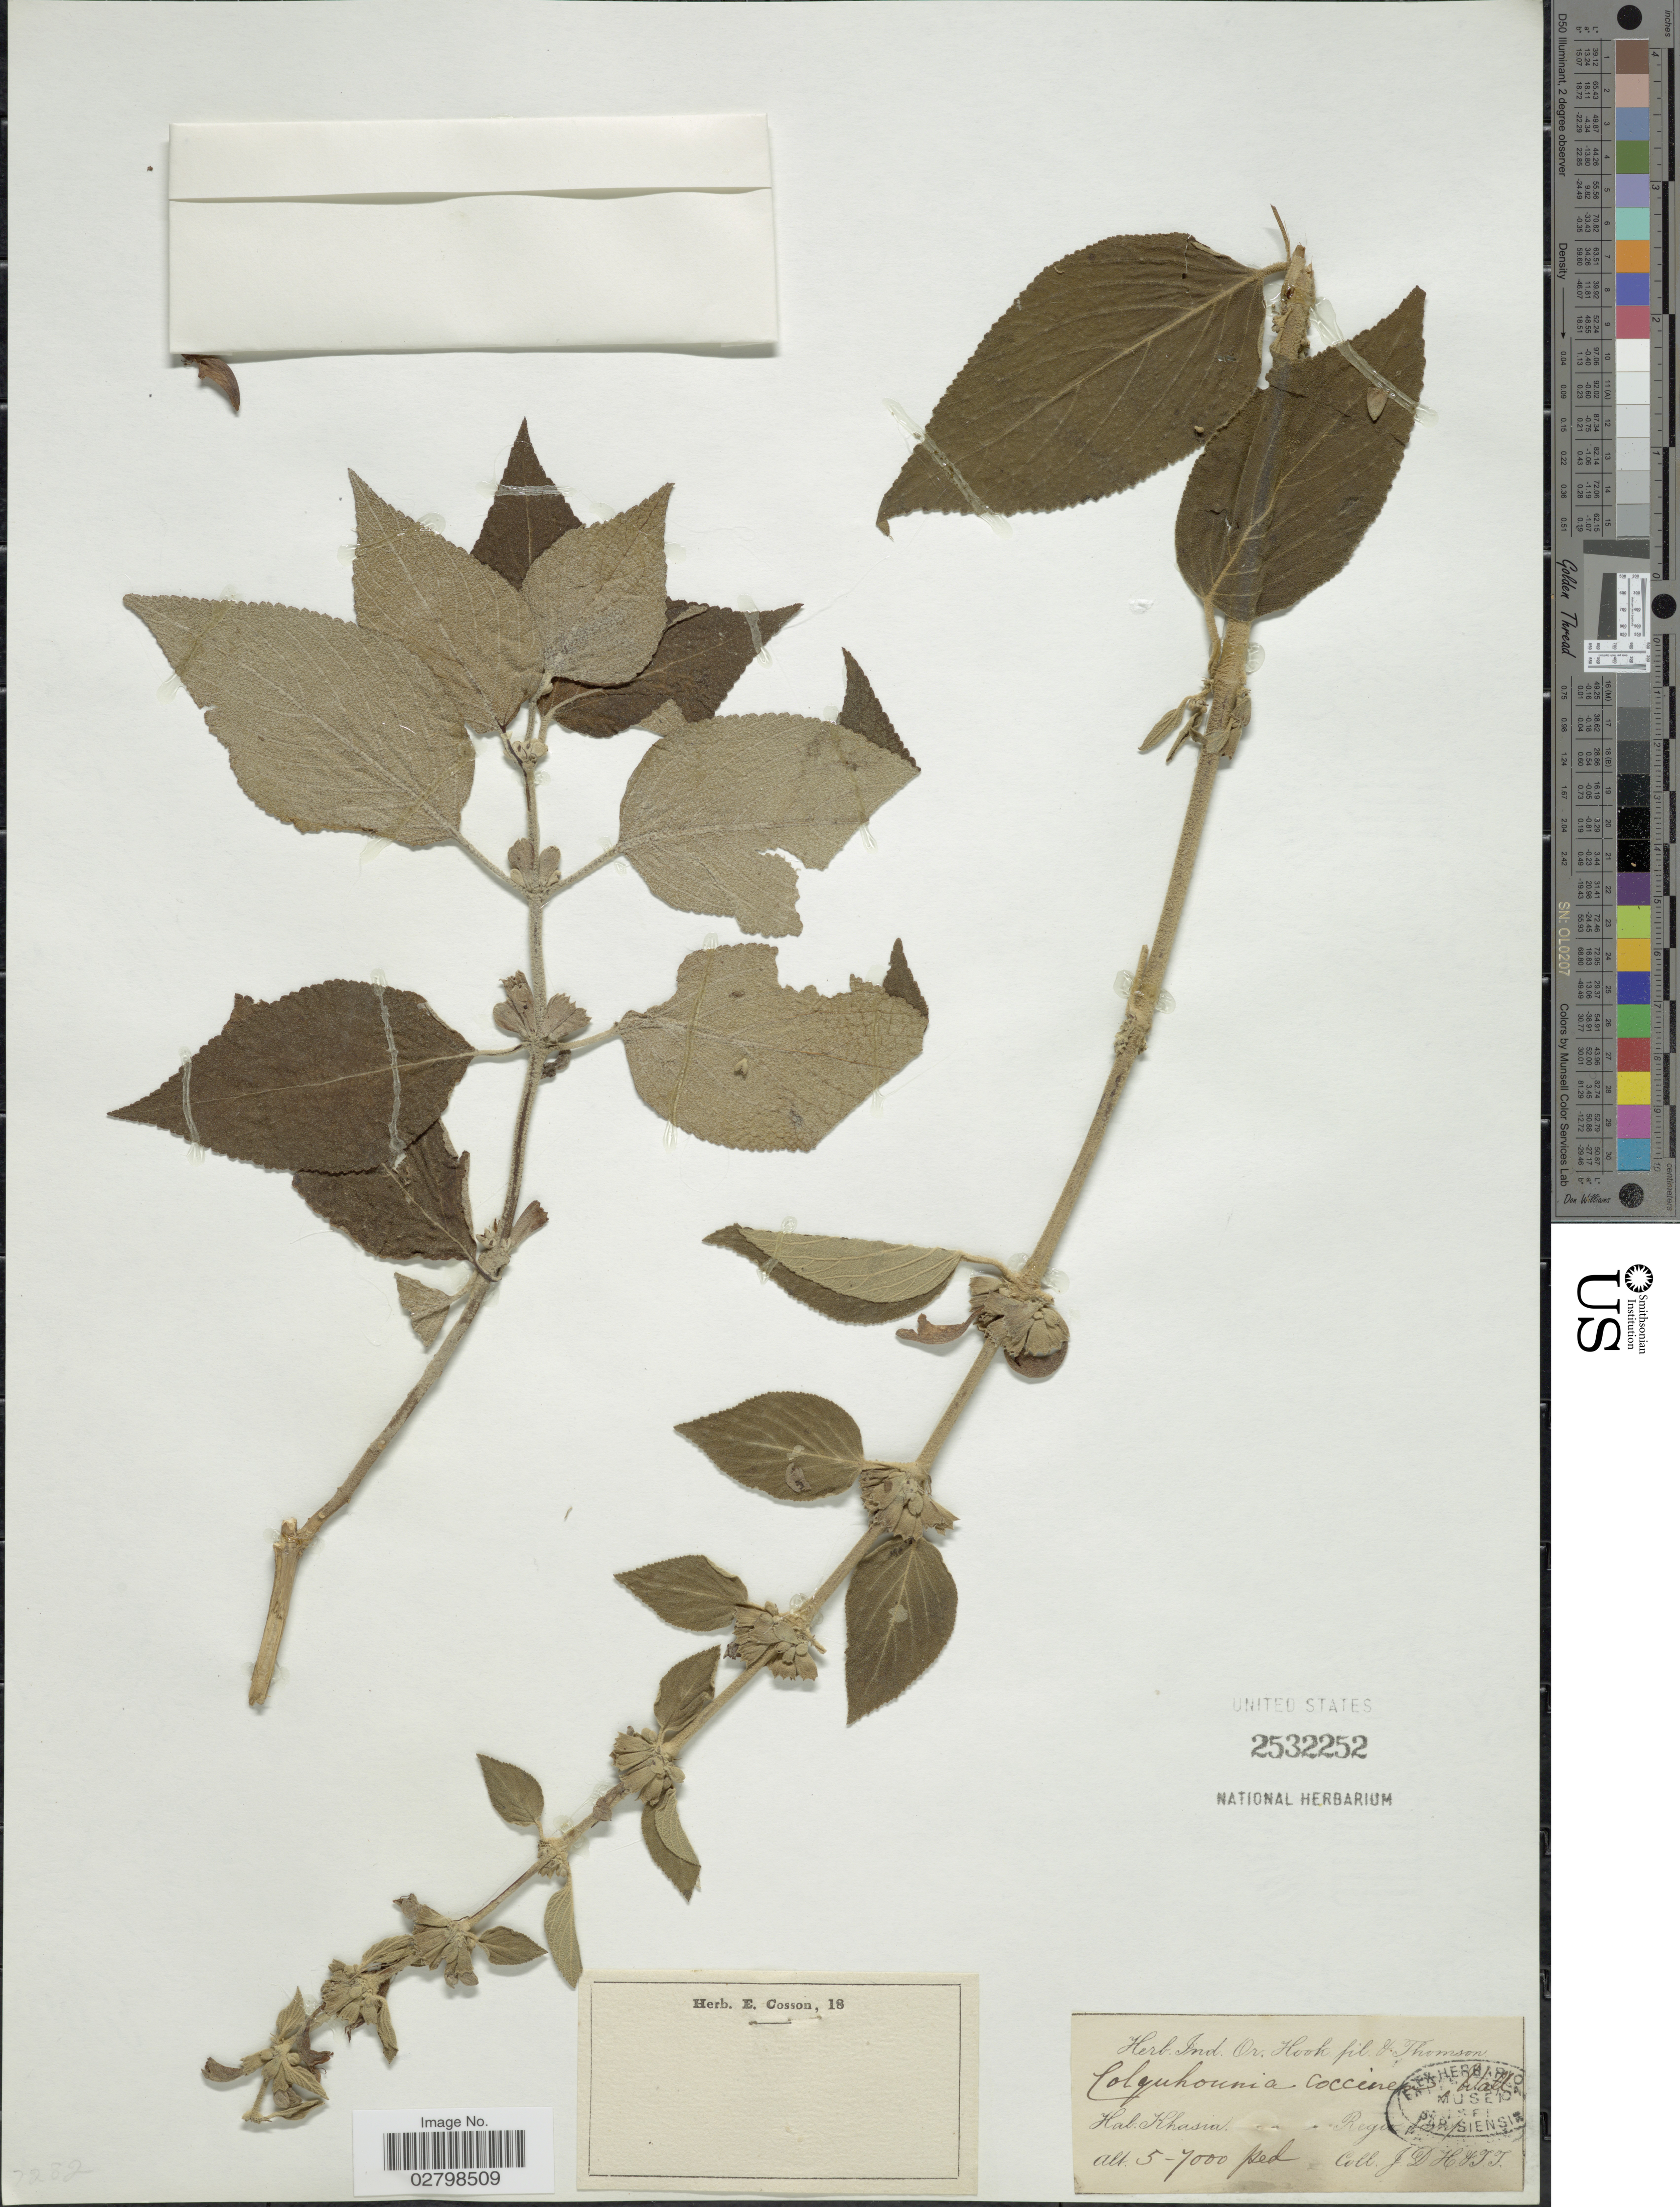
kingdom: Plantae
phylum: Tracheophyta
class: Magnoliopsida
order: Lamiales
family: Lamiaceae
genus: Colquhounia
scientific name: Colquhounia coccinea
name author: Wall.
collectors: J. D. Hooker & T. Thomson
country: India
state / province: Meghalaya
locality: Khasia. Regio temp.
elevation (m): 1524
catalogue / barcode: US 2532252